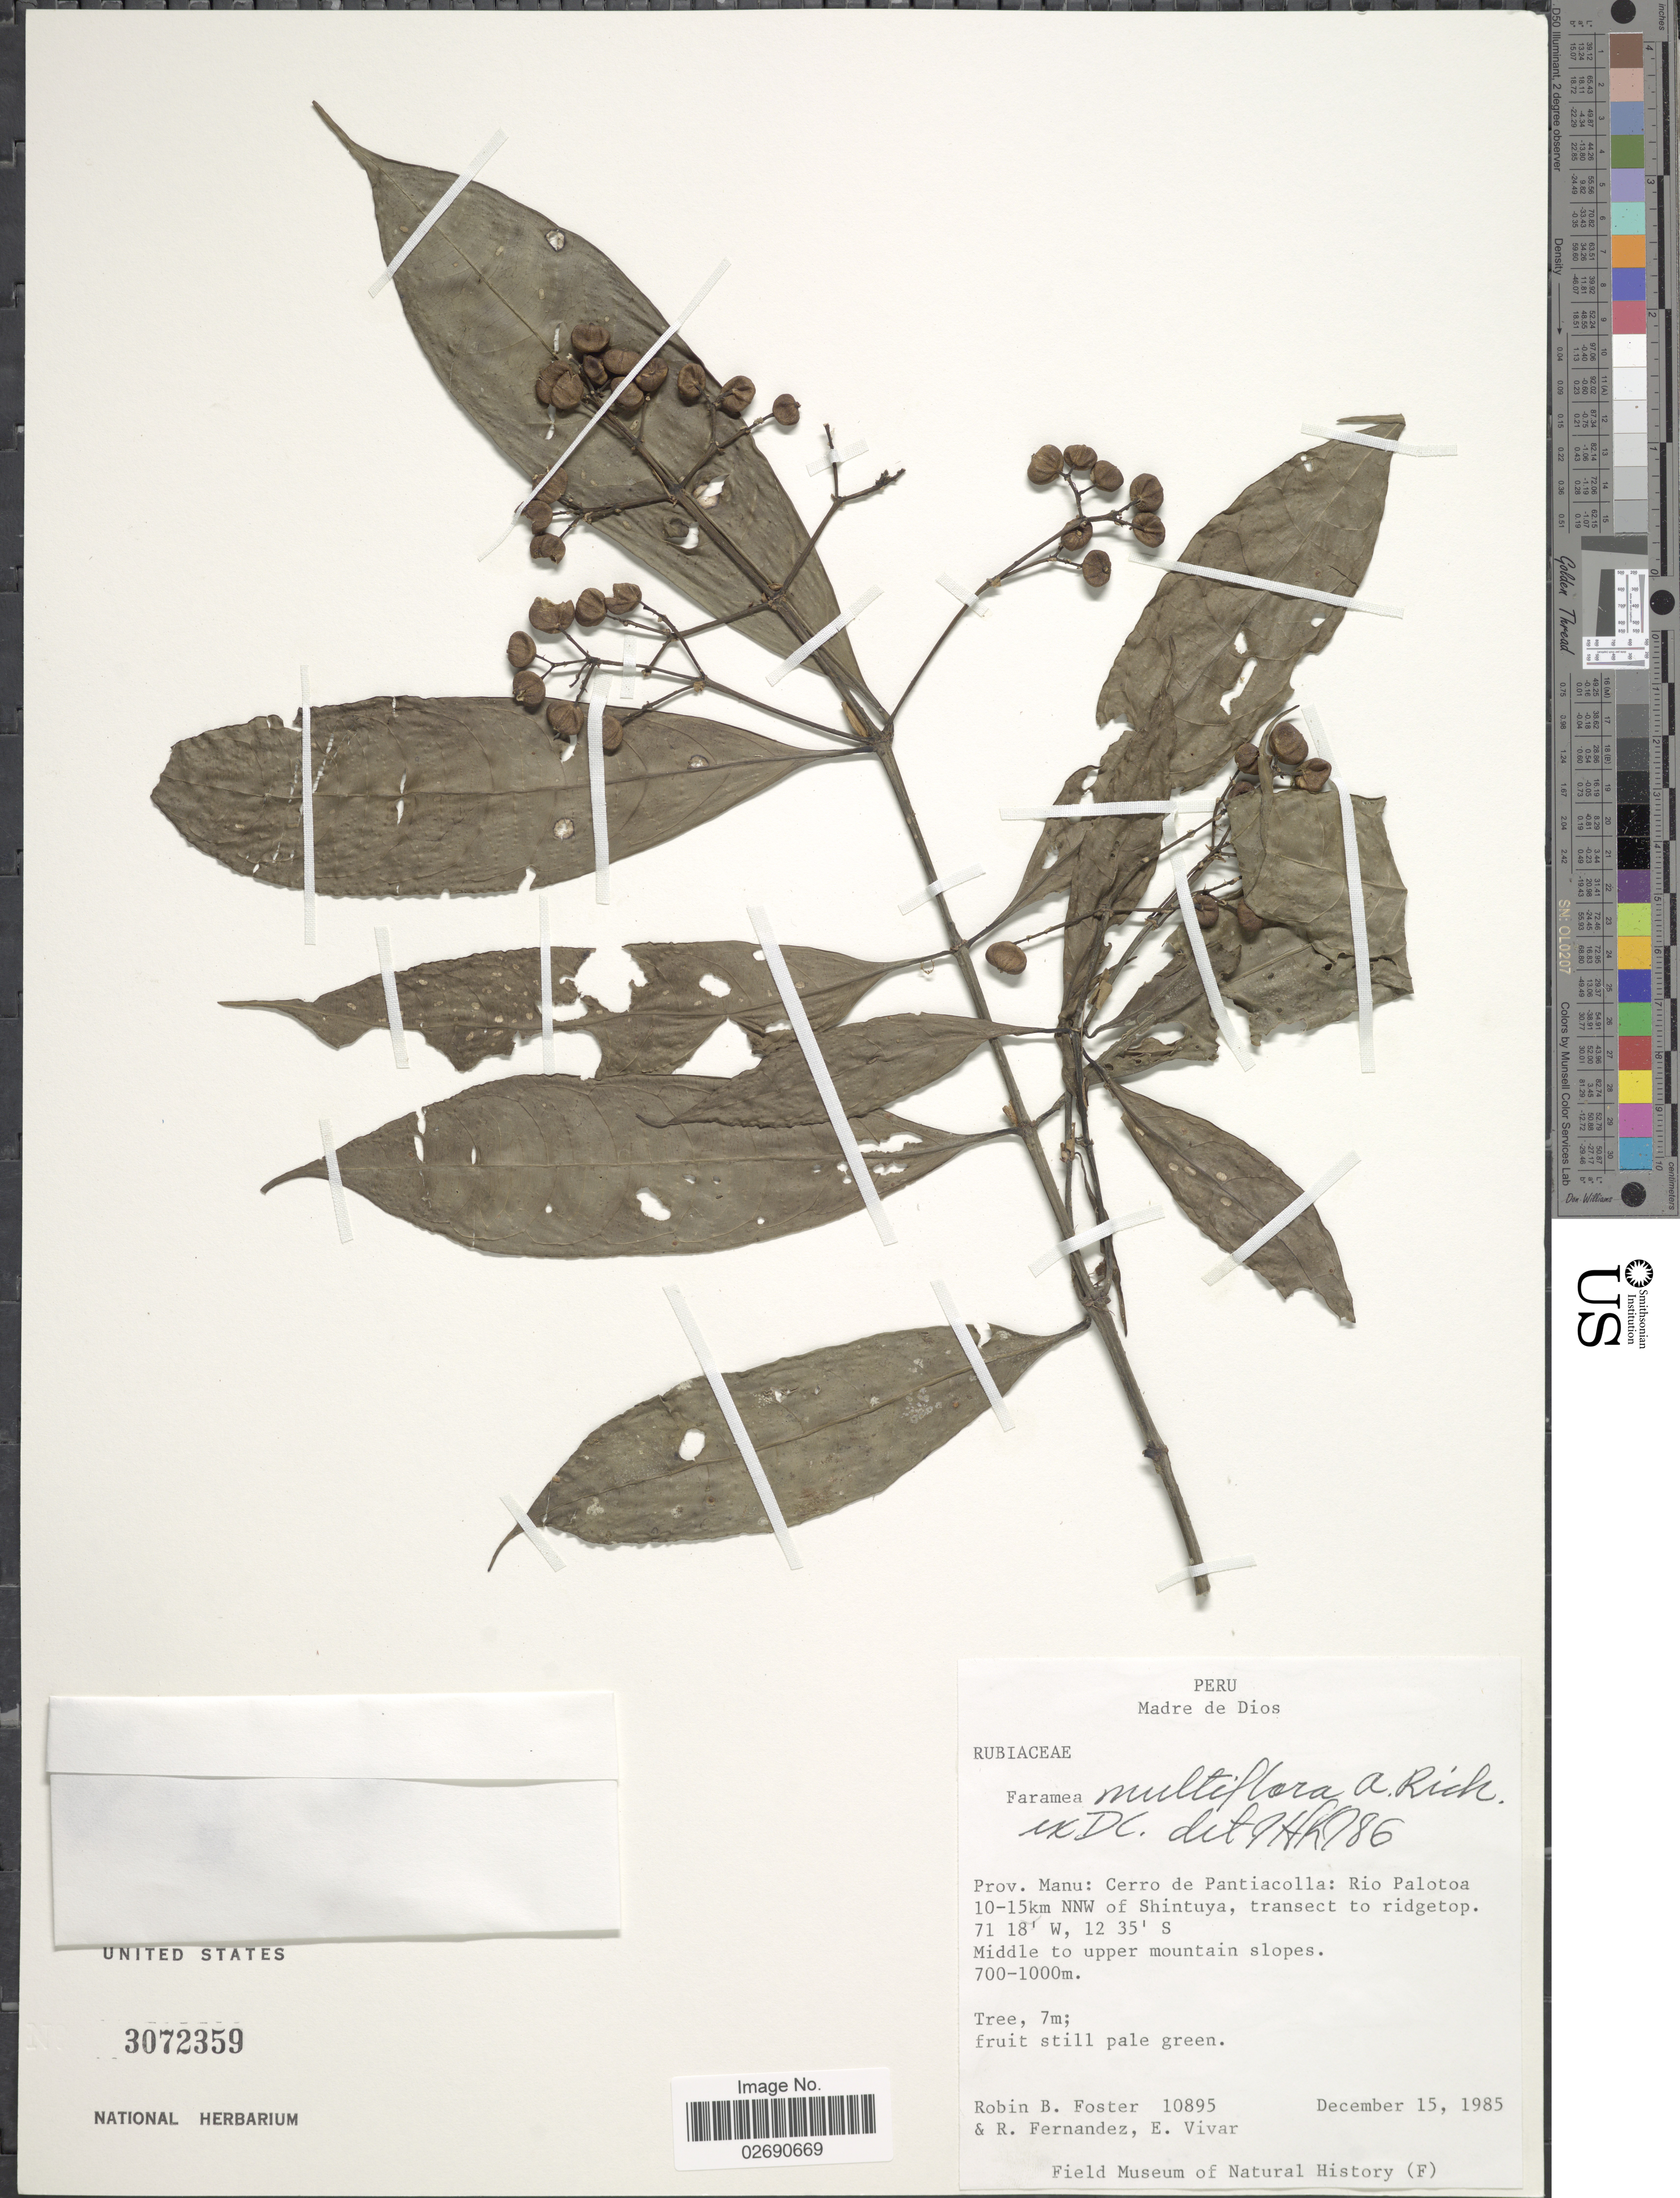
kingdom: Plantae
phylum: Tracheophyta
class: Magnoliopsida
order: Gentianales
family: Rubiaceae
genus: Faramea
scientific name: Faramea multiflora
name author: A. Rich. ex DC.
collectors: R. B. Foster, R. Fernandez & E. Vivar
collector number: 10895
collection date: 1985-12-15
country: Peru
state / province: Madre de Dios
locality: Prov. Manu: Cerro Pantiacolla: Rio Palotoa 10-15km NNW of Shintuya, transect to ridgetop, Middle to upper mountain slopes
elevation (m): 700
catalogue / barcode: US 3072359